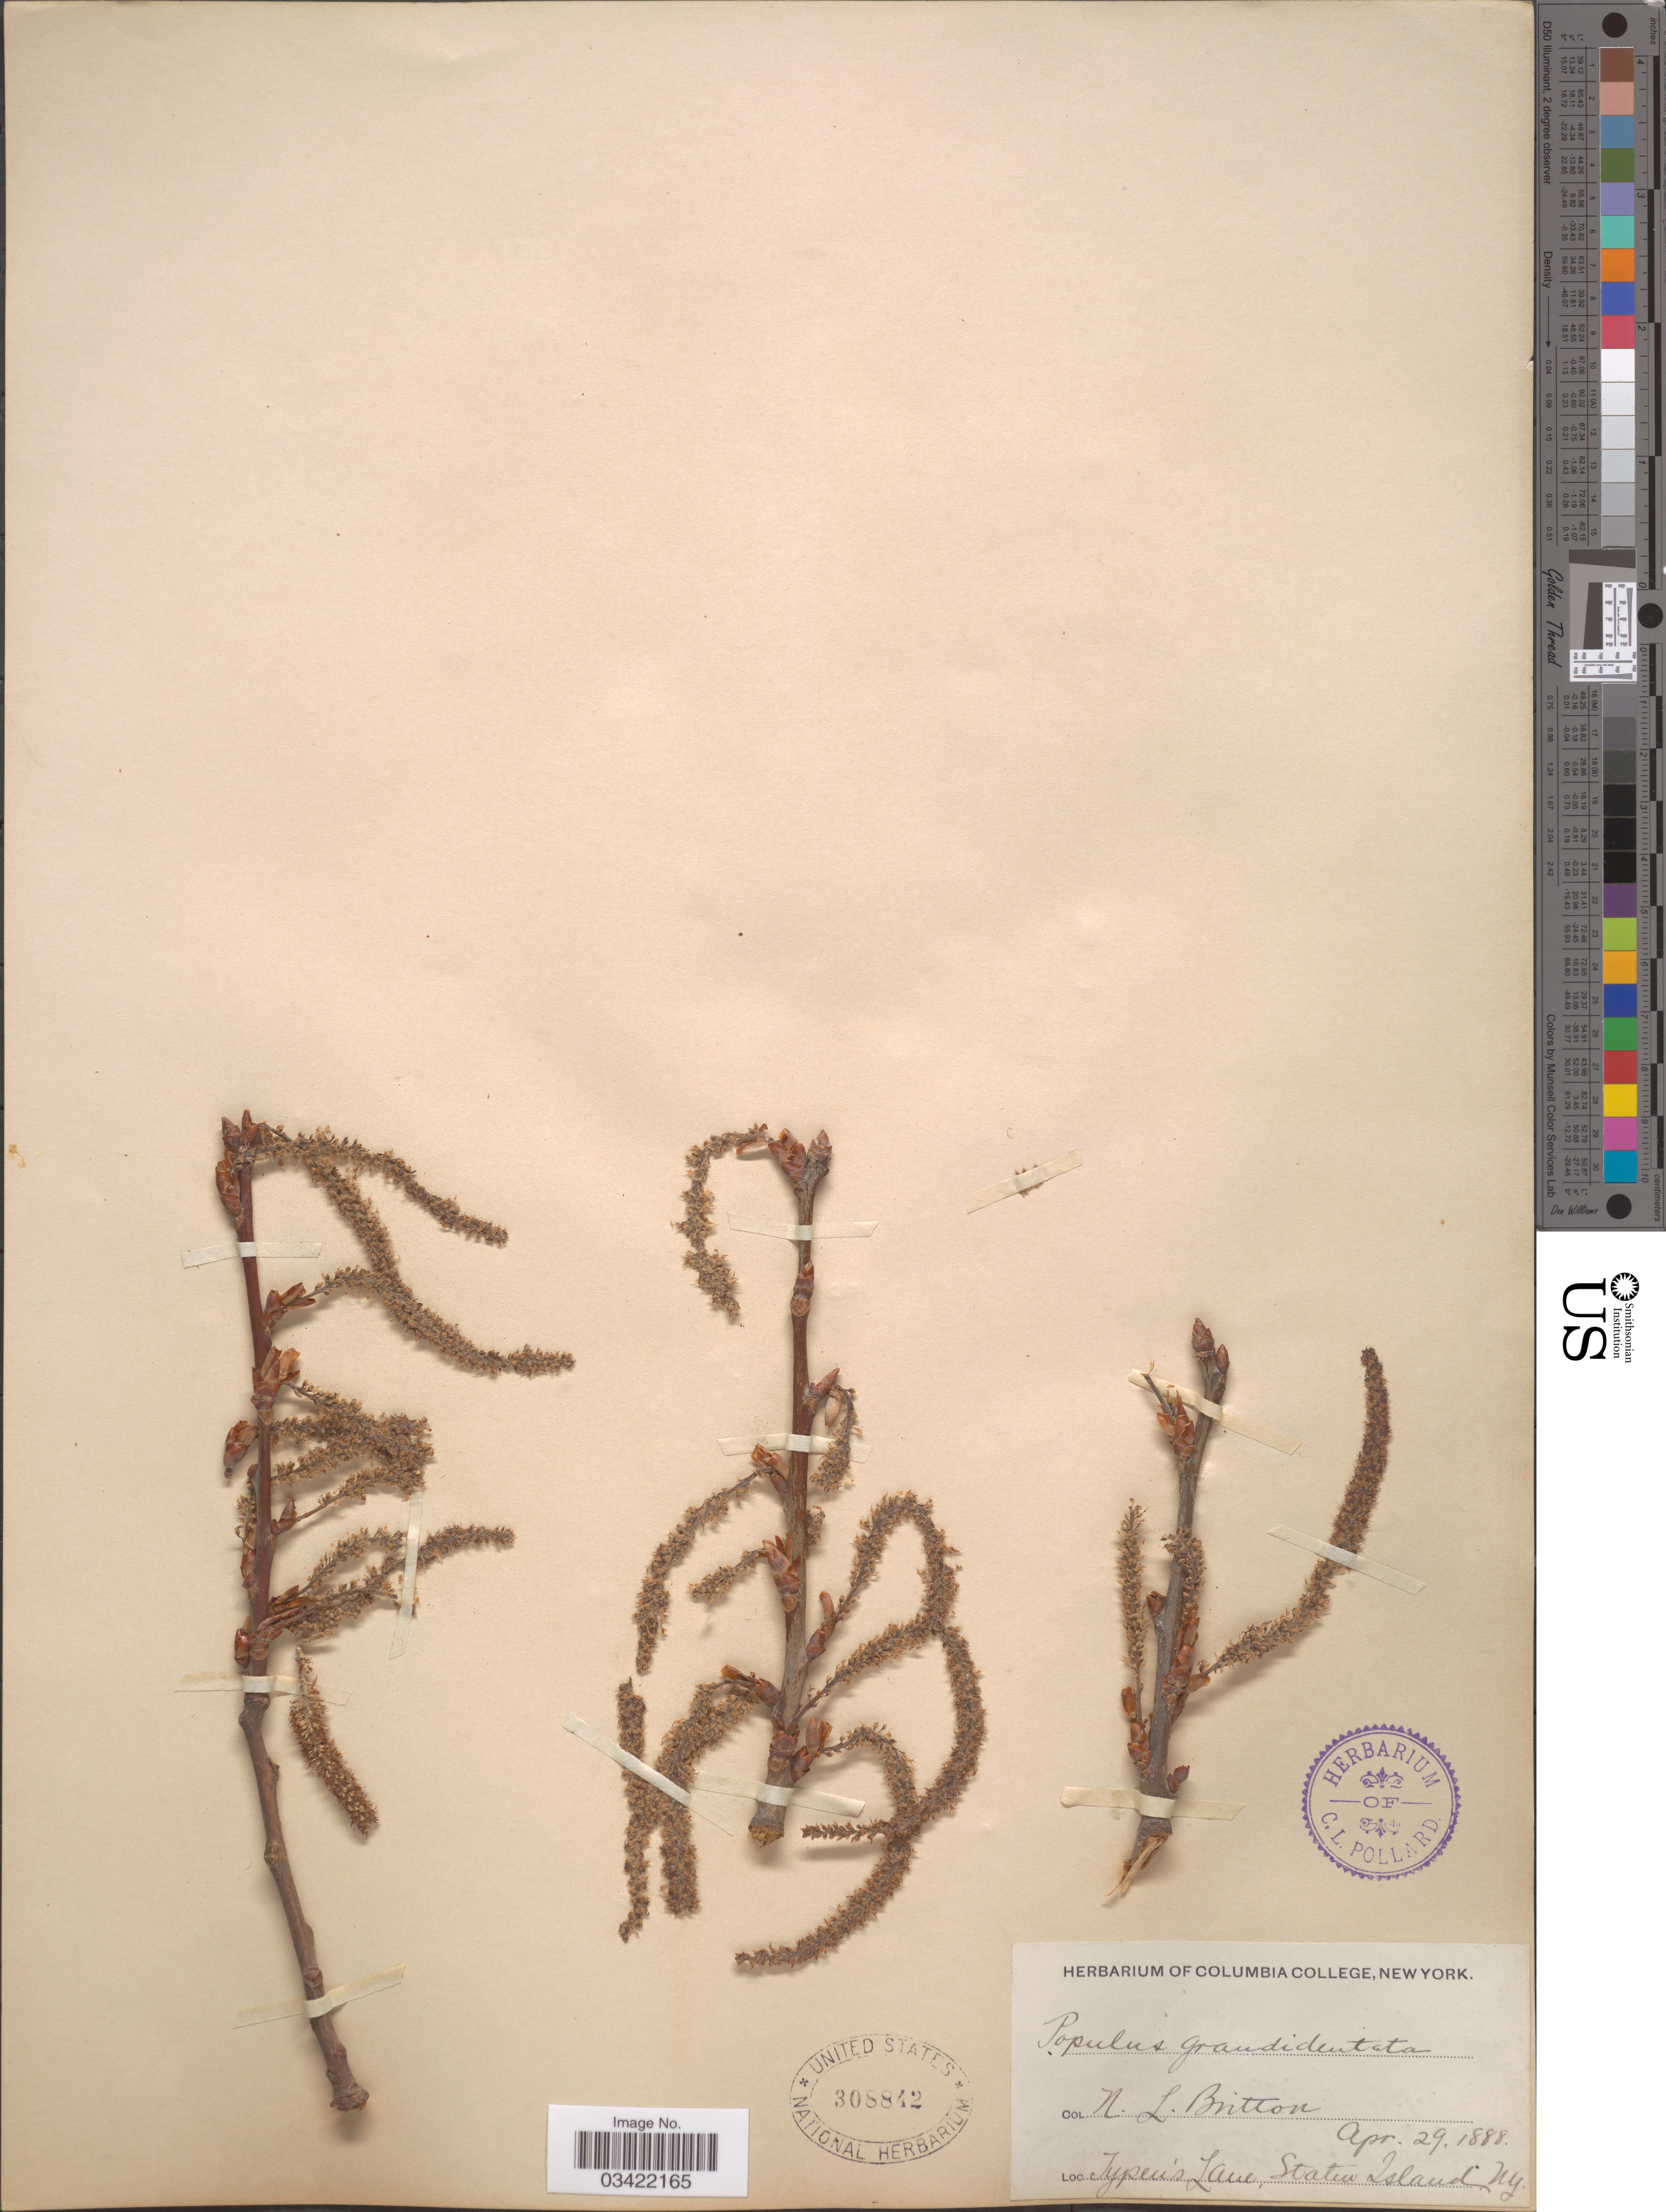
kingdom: Plantae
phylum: Tracheophyta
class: Magnoliopsida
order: Malpighiales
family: Salicaceae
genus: Populus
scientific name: Populus grandidentata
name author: Michx.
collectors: N. Britton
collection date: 1888-04-29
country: United States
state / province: New York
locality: Tysen's Lane, Staten Island.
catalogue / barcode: US 308842